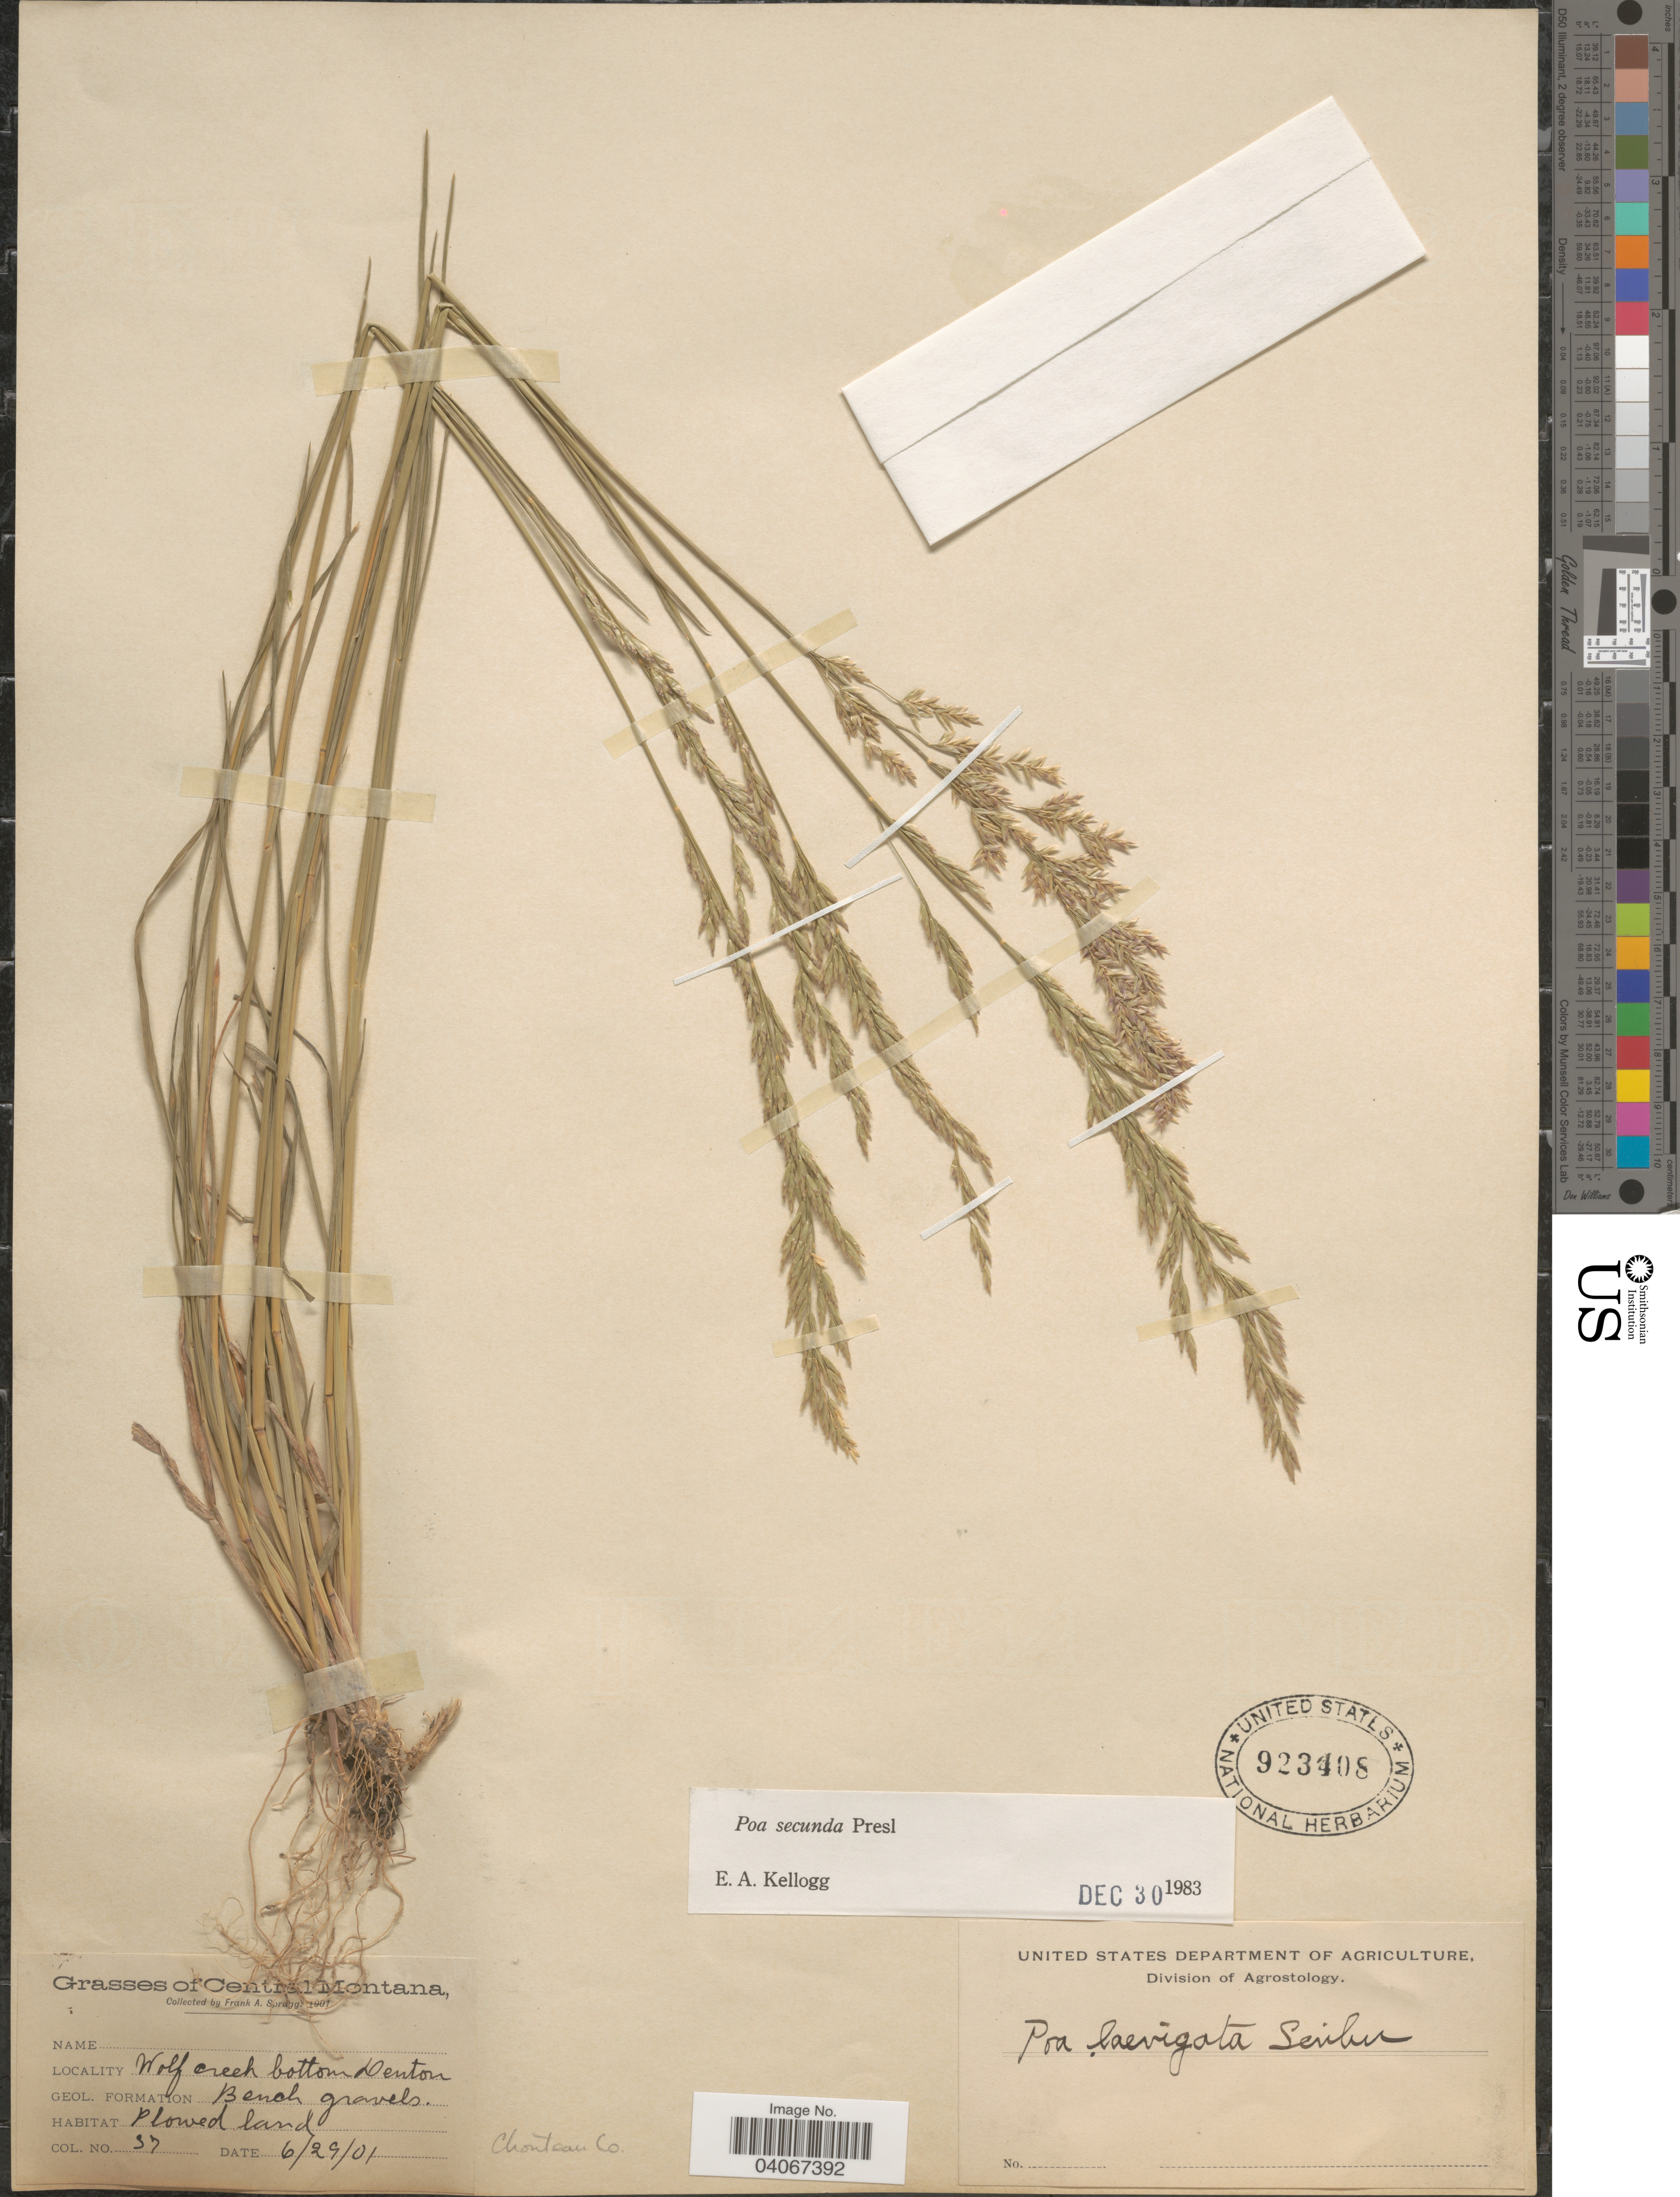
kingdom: Plantae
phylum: Tracheophyta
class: Liliopsida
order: Poales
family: Poaceae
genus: Poa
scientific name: Poa secunda subsp. secunda var. secunda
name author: J. Presl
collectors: F. Spragg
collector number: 37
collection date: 1901-06-29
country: United States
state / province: Montana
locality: Wolf creek bottom Denton. Chouteau Co.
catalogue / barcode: US 923408